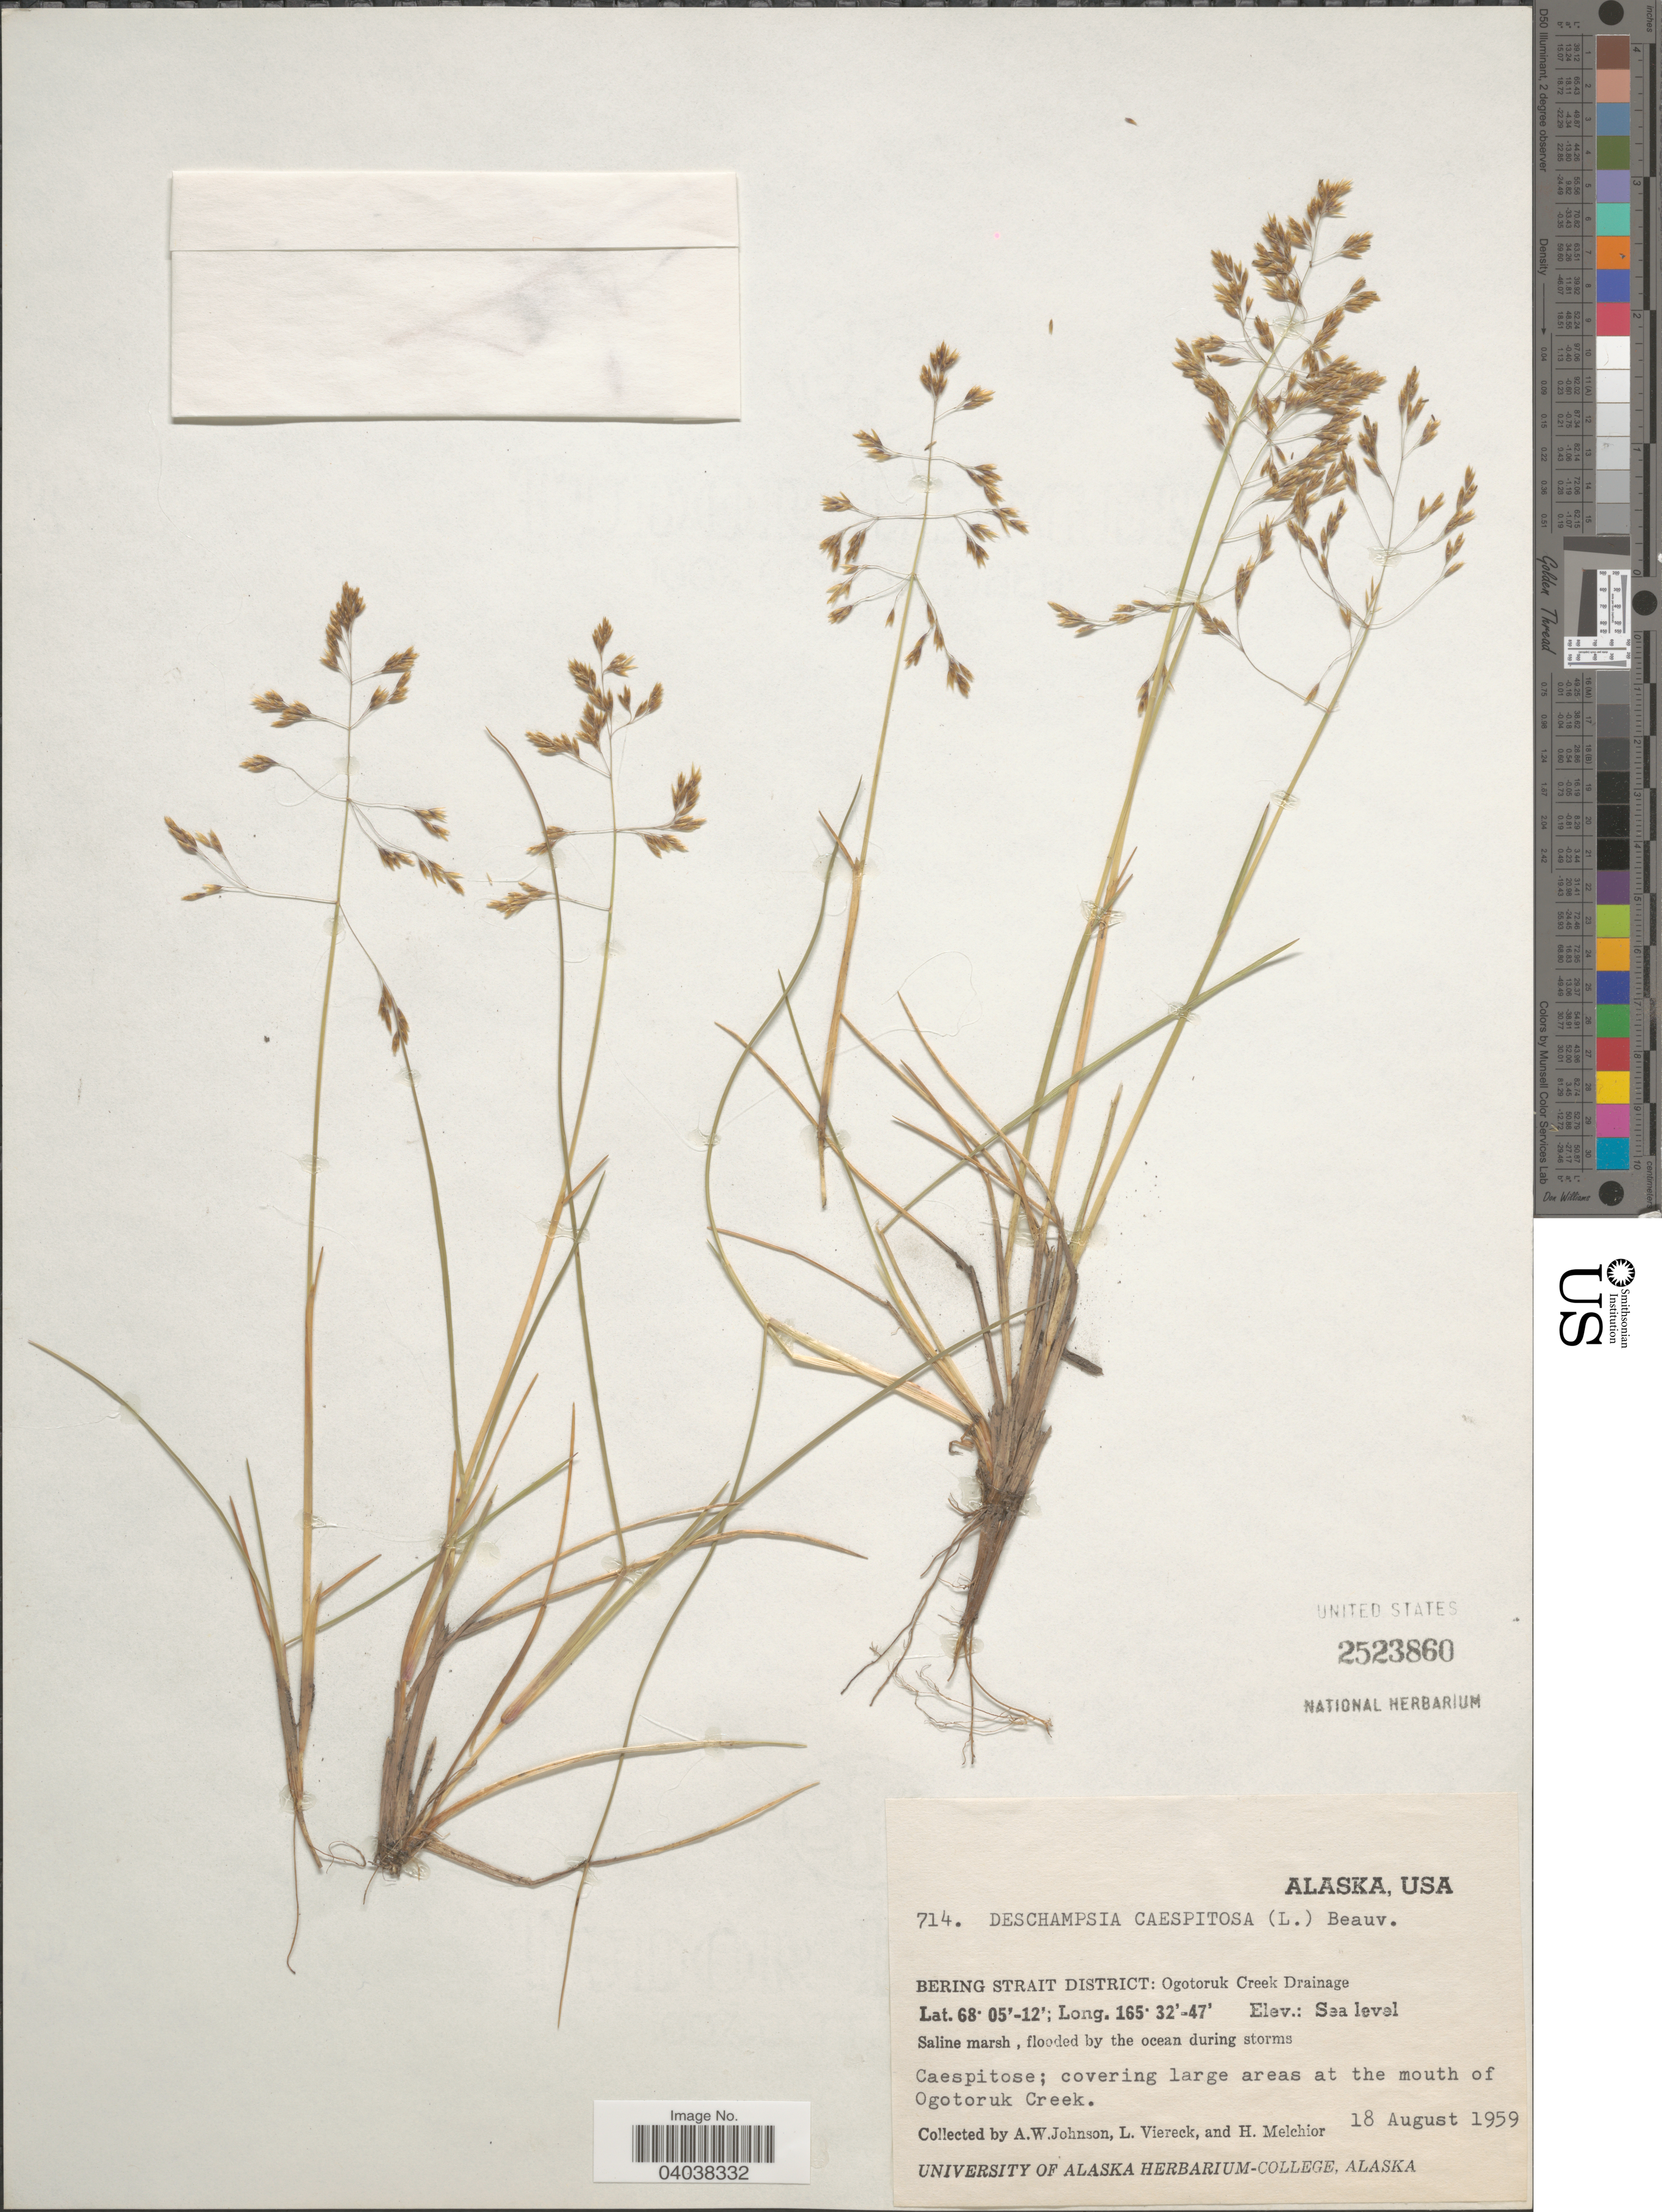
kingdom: Plantae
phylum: Tracheophyta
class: Liliopsida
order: Poales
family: Poaceae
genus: Deschampsia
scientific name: Deschampsia cespitosa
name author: (L.) P. Beauv.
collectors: A. W. Johnson, L. Viereck & H. Melchior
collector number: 714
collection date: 1959-08-18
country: United States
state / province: Alaska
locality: Bering Strait District: Ogotoruk Creek Drainage. Caespitose; covering large areas at the mouth of Ogotoruk Creek.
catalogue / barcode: US 2523860